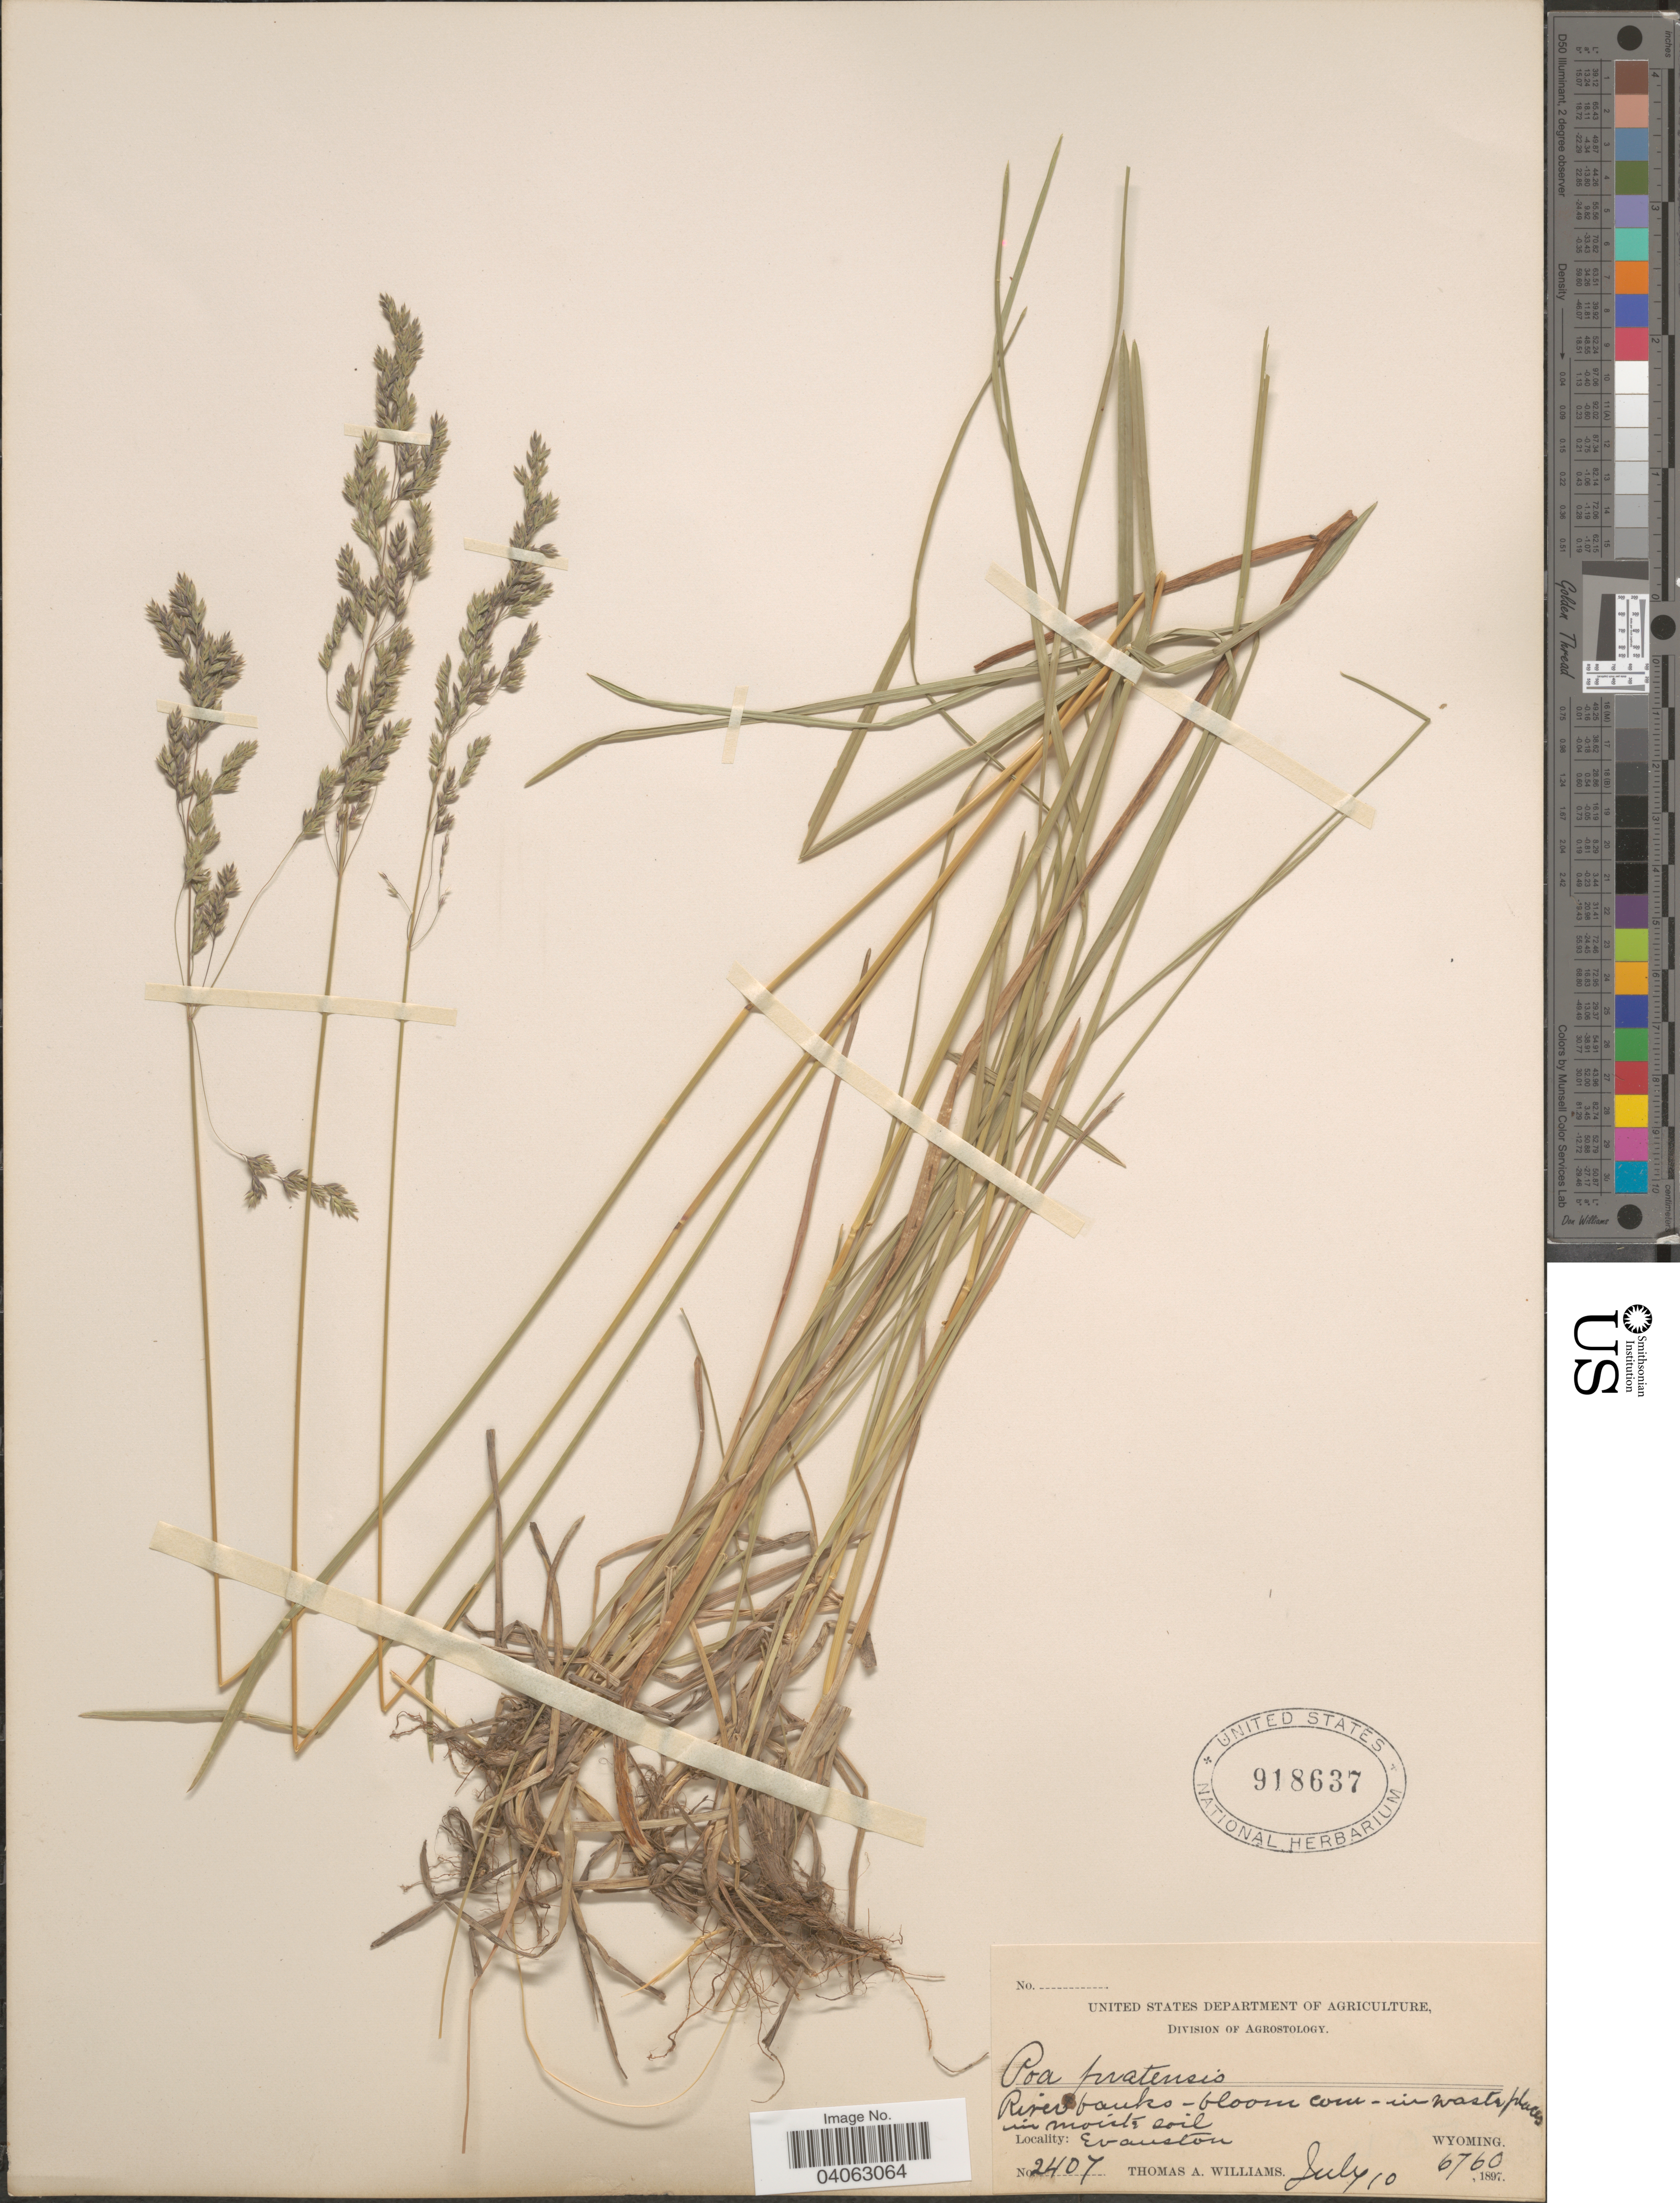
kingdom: Plantae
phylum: Tracheophyta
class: Liliopsida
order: Poales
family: Poaceae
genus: Poa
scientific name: Poa pratensis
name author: L.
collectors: T. A. Williams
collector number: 2407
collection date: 1897-07-10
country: United States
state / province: Wyoming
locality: Evanston.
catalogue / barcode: US 918637